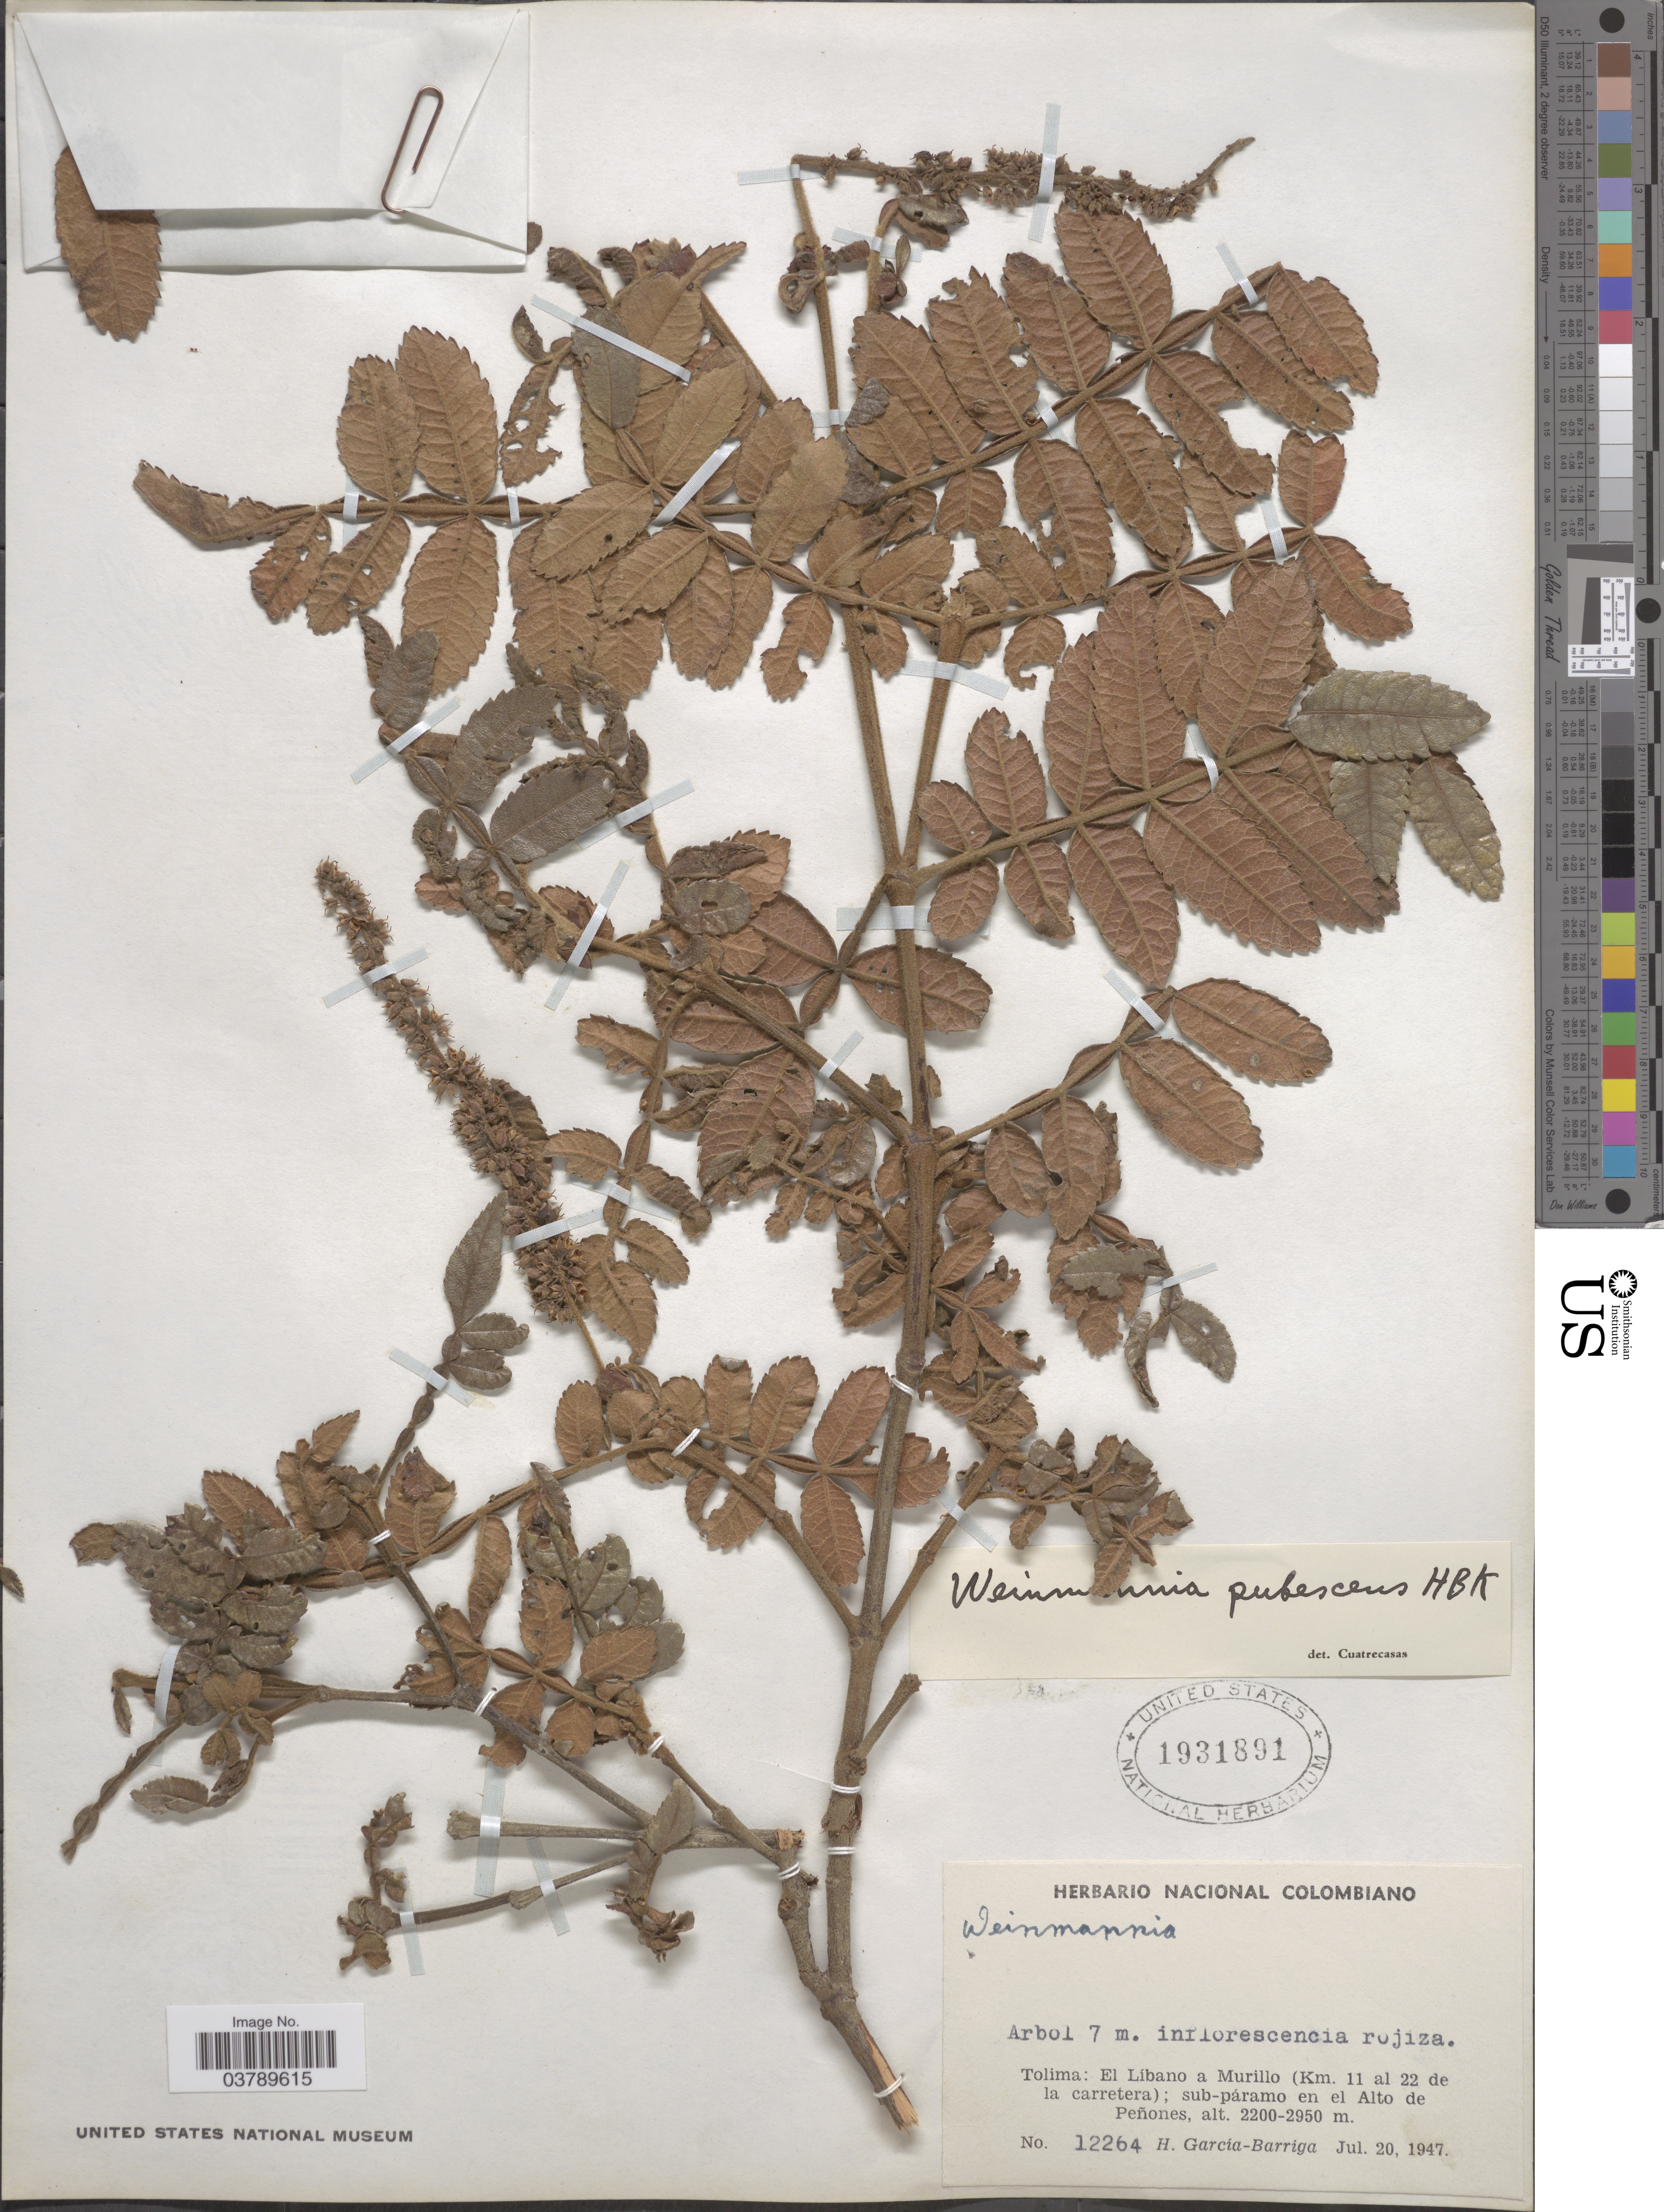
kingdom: Plantae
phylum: Tracheophyta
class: Magnoliopsida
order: Oxalidales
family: Cunoniaceae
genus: Weinmannia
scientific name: Weinmannia pubescens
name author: Kunth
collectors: H. García Barriga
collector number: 12264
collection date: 1947-07-20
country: Colombia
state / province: Tolima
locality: El Líbano a Murillo (Km. 11 al 22 de la carretera); sub-páramo en el Alto de Peñones.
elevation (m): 2200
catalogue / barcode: US 1931891